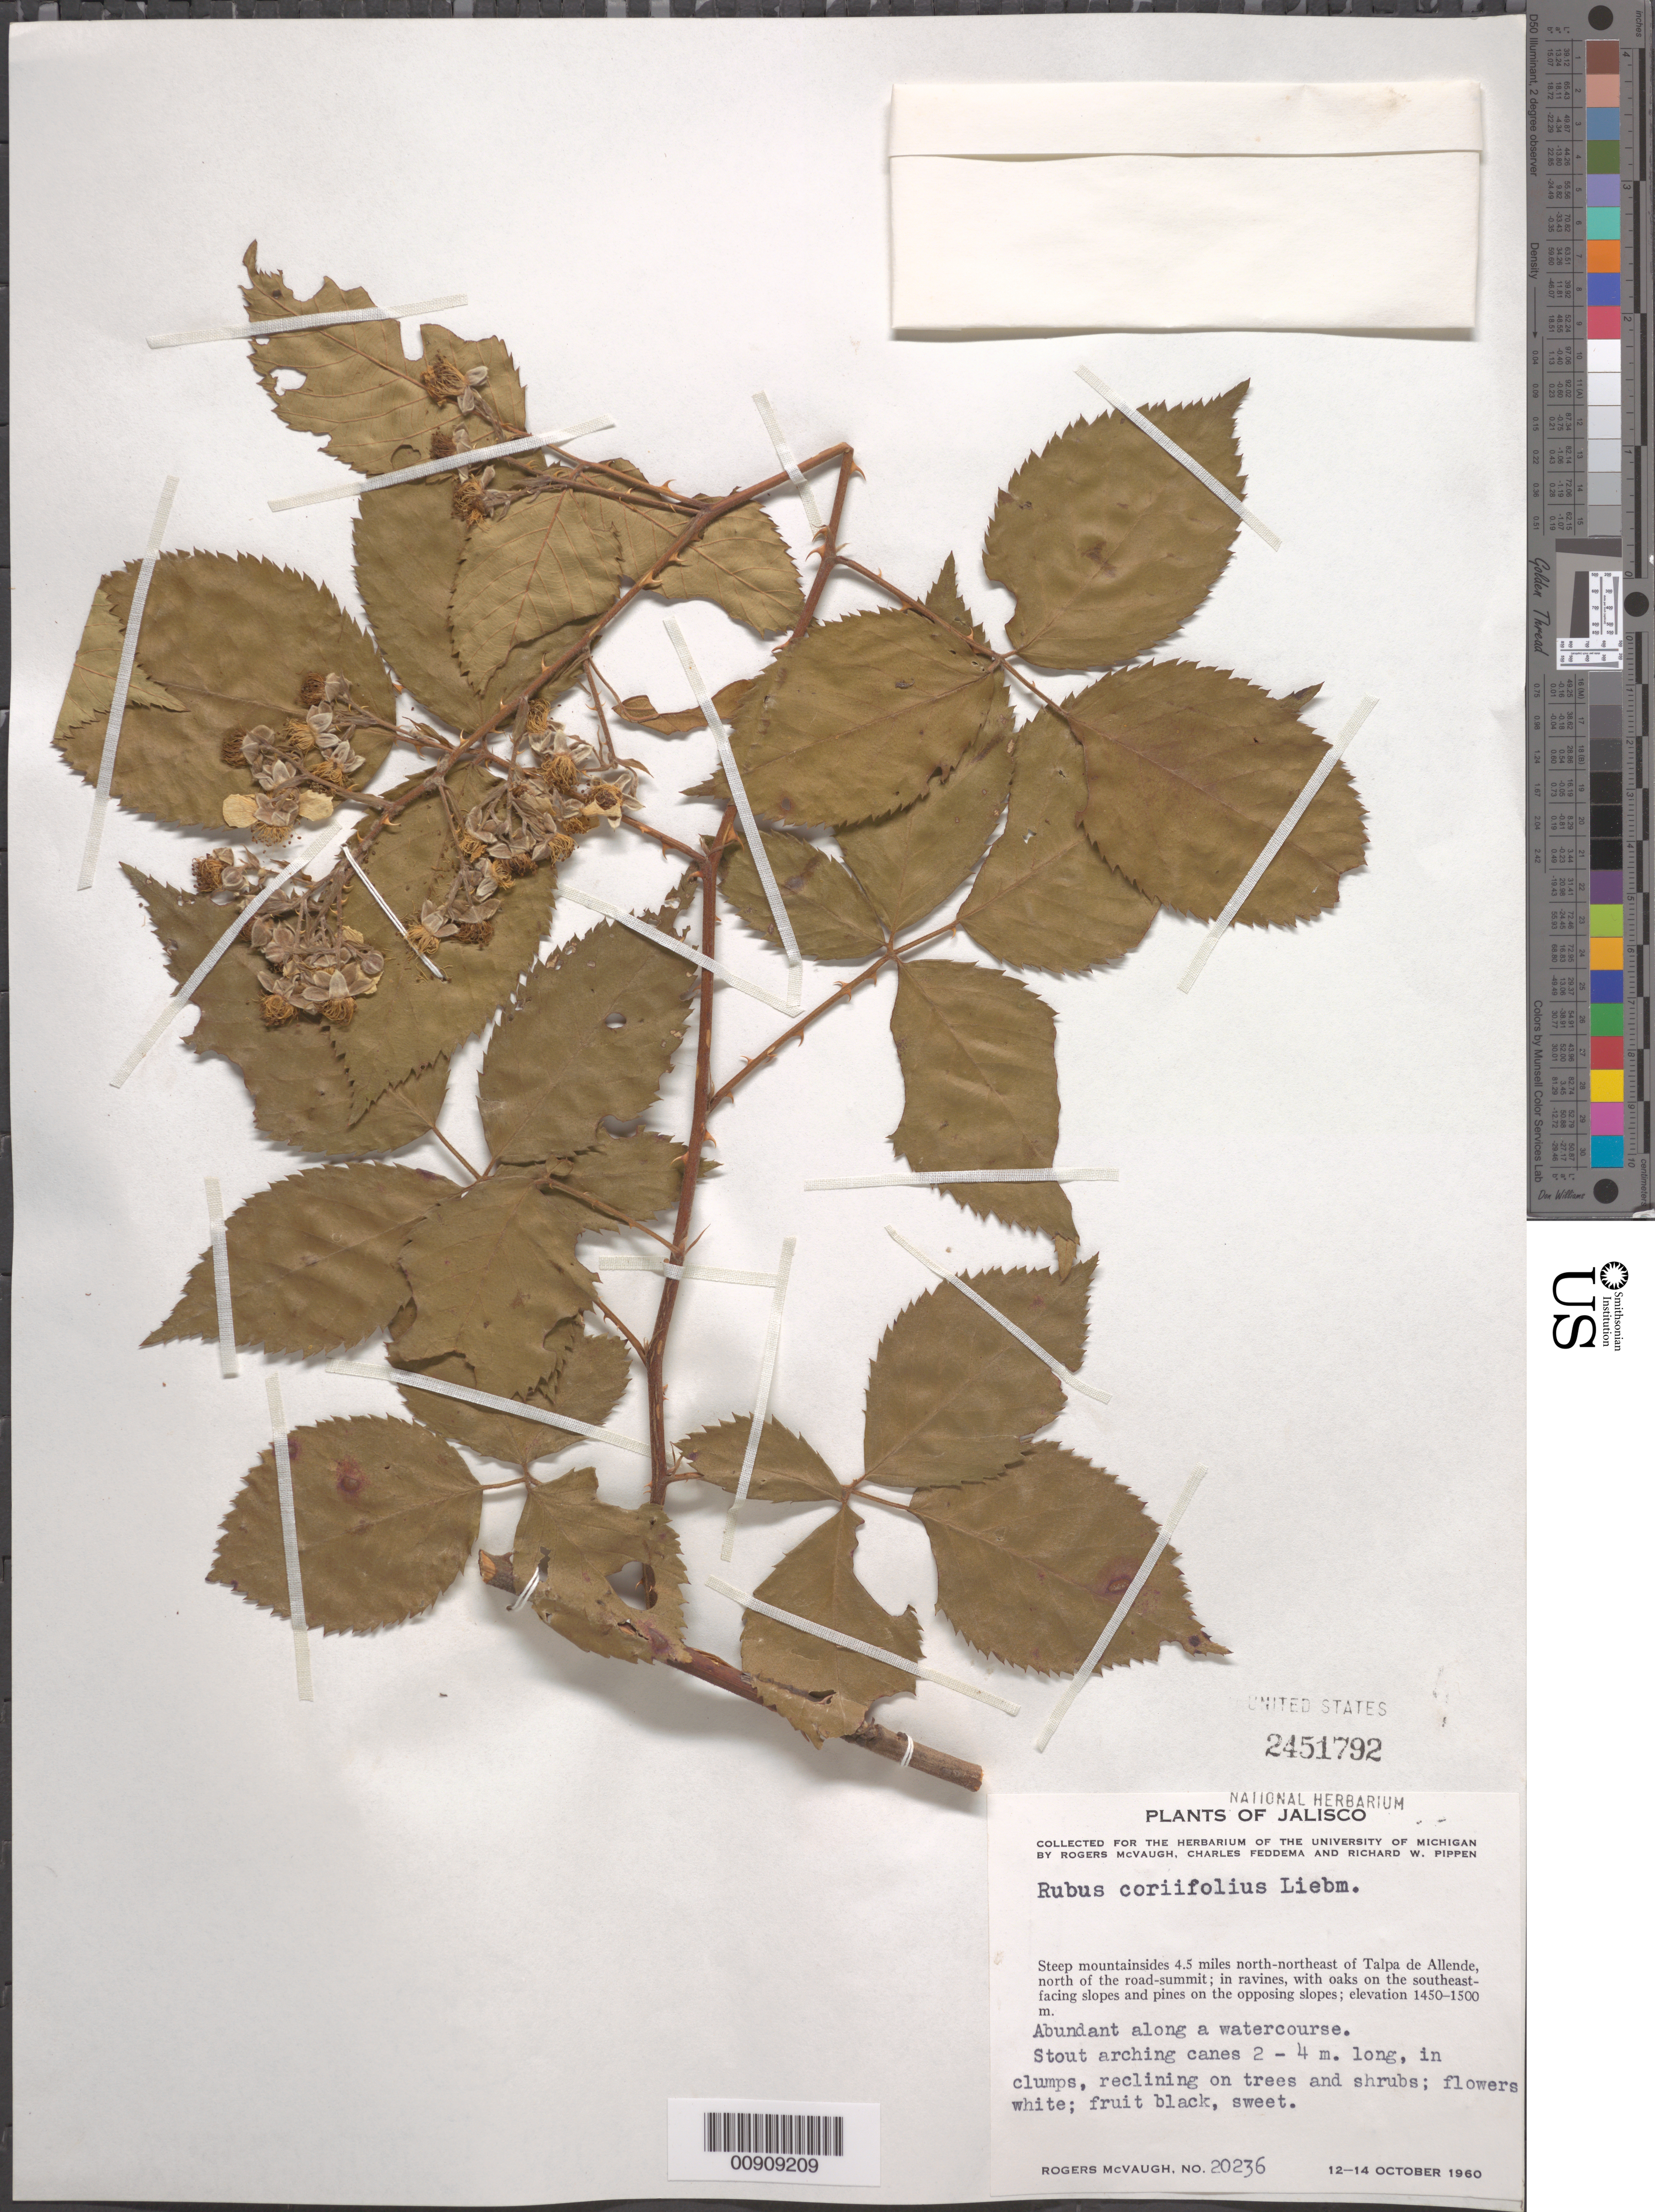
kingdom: Plantae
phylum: Tracheophyta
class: Magnoliopsida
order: Rosales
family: Rosaceae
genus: Rubus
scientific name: Rubus coriifolius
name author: Liebm.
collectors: R. McVaugh, C. Feddema & R. W. Pippen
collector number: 20236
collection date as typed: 12 Oct 1960 to 14 Oct 1960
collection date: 1960-10-12/1960-10-14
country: Mexico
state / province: Jalisco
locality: Steep mountainsides 4.5 miles north-northeast of Talpa de Allende, north of the road-summit.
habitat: In clumps, reclining on trees and shrubs. Abundat along a watercourse. In ravines, with oaks on the southeast-facing slopes and pines on the opposing slopes.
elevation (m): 1500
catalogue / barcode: US 2451792